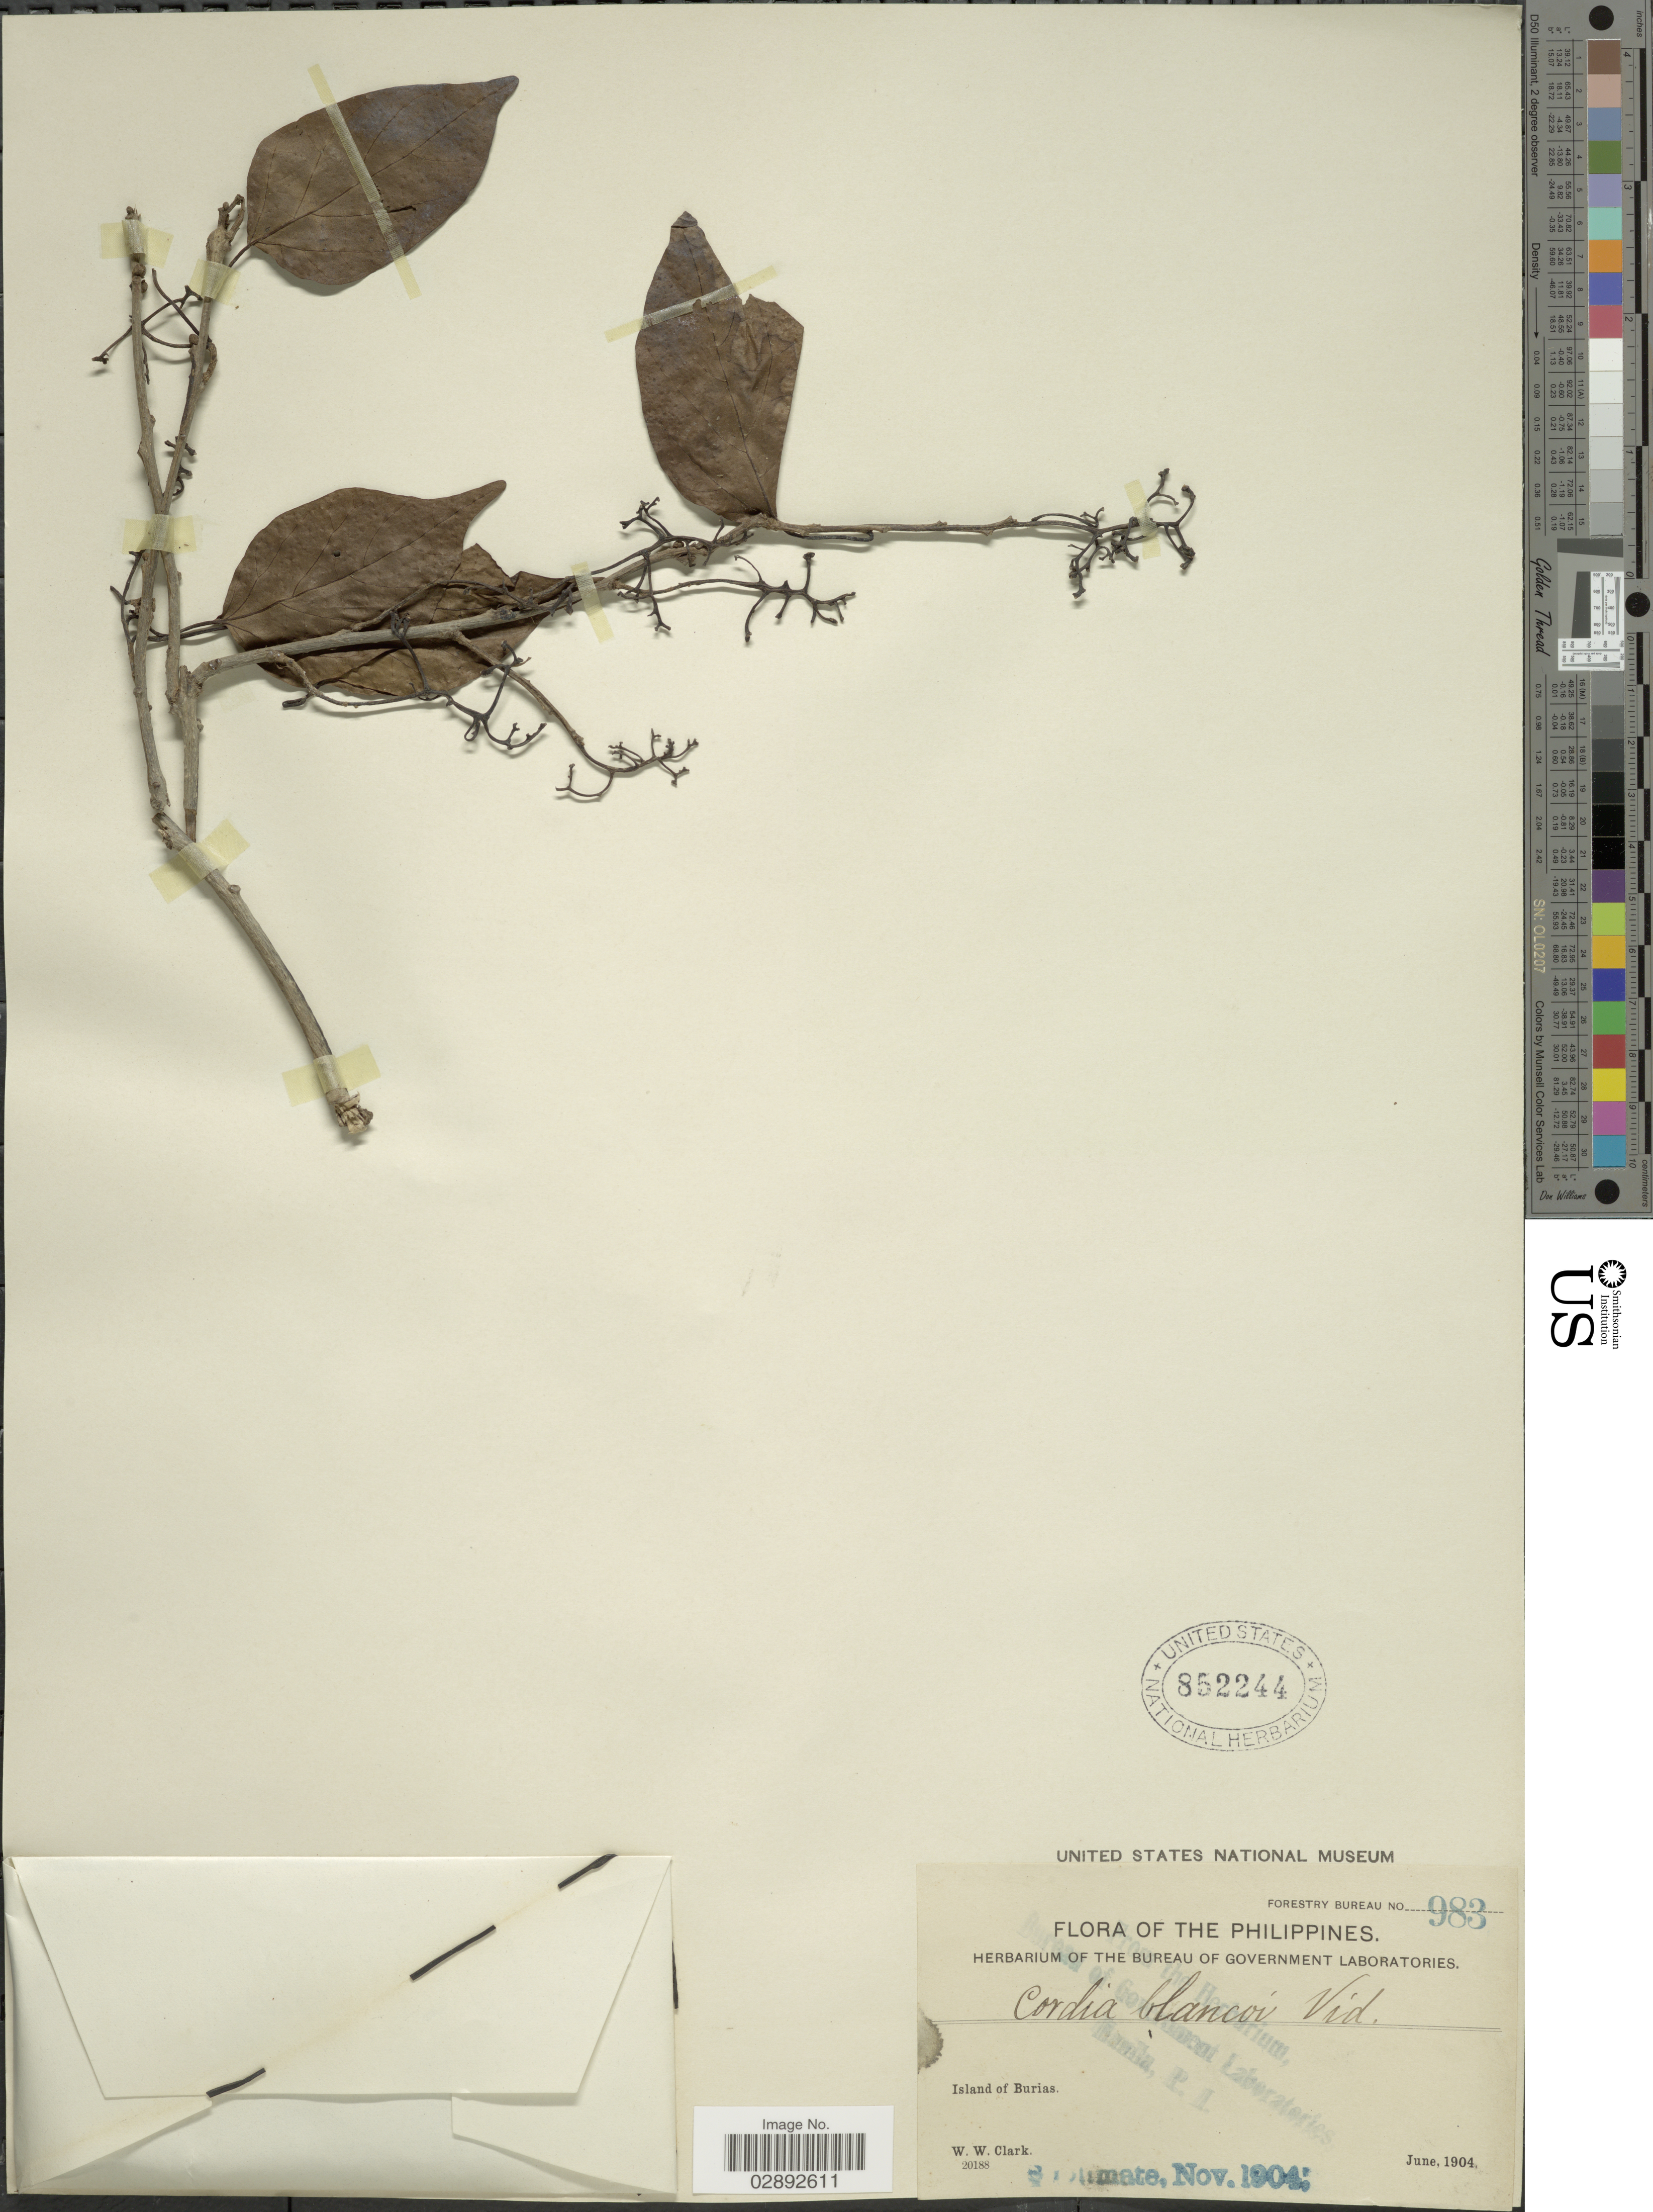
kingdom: Plantae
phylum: Tracheophyta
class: Magnoliopsida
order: Boraginales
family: Cordiaceae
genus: Cordia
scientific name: Cordia dichotoma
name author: G. Forst.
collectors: W. W. Clark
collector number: Forestry Bureau 983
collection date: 1904-06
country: Philippines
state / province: Bicol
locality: Island of Burias.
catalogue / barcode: US 852244